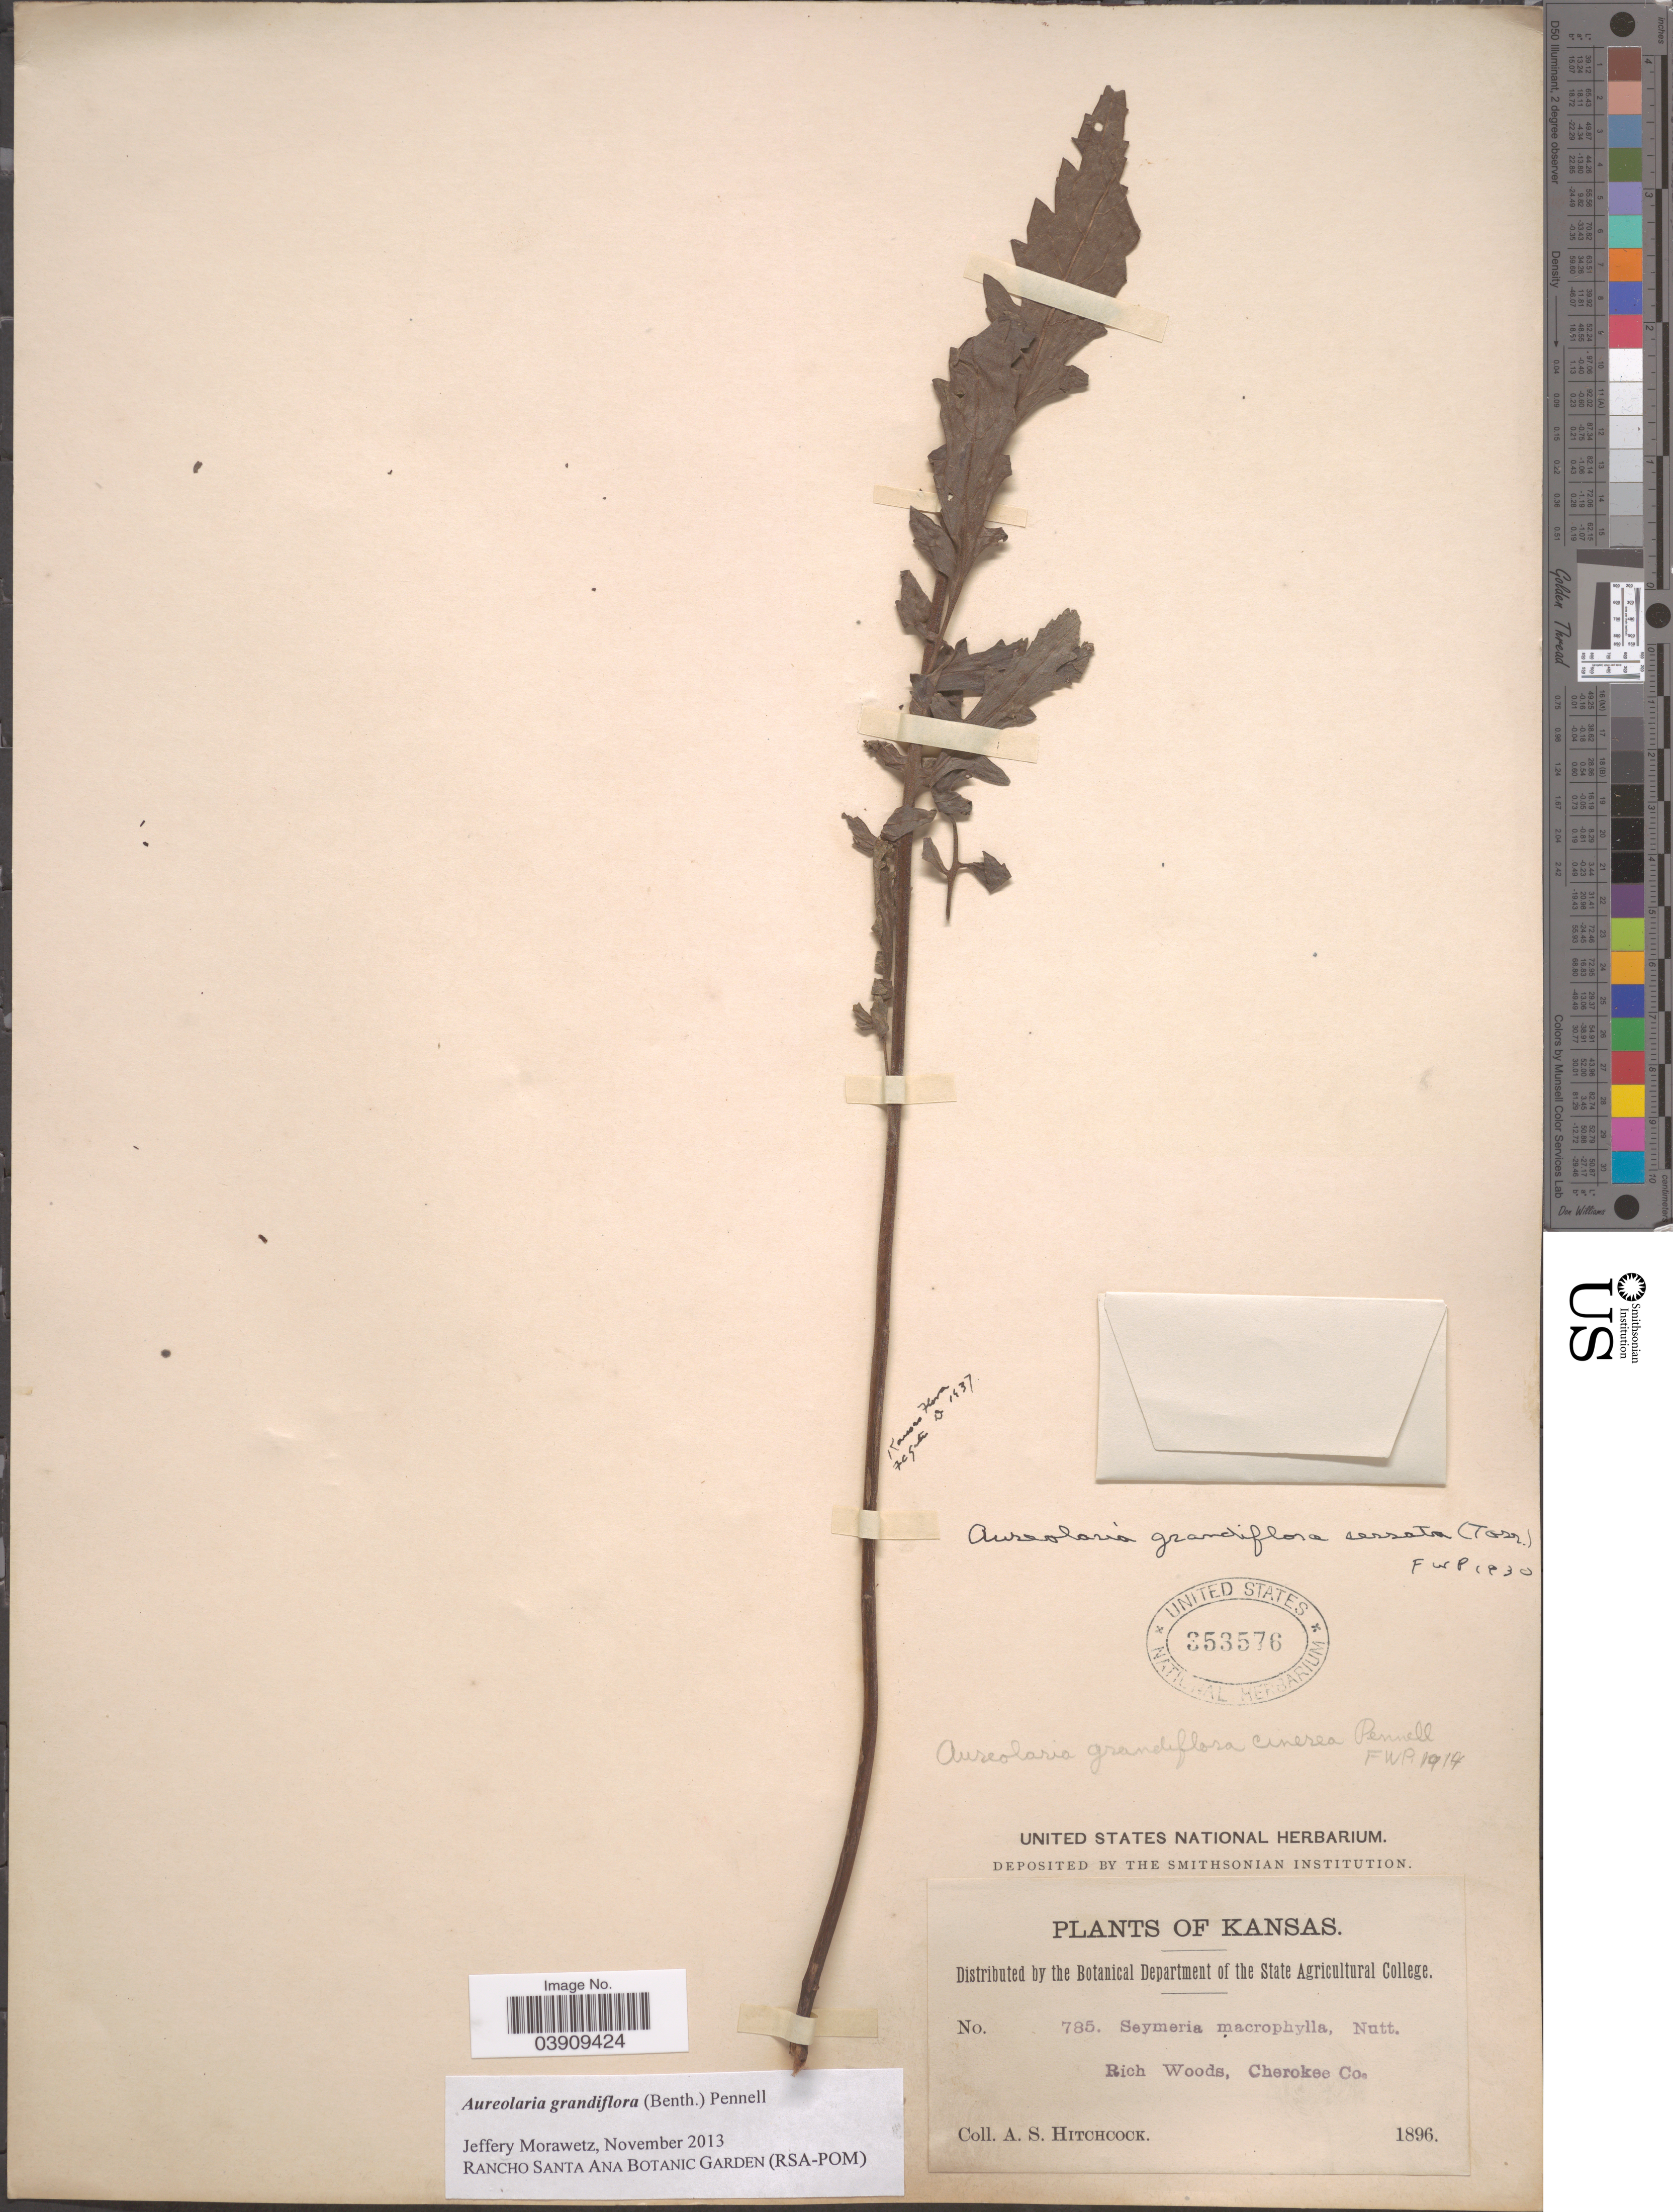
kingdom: Plantae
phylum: Tracheophyta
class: Magnoliopsida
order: Lamiales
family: Orobanchaceae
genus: Aureolaria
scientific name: Aureolaria grandiflora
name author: (Benth.) Pennell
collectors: A. S. Hitchcock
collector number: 785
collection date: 1896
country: United States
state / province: Kansas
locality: Rich Woods, Cherokee Co.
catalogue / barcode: US 353576